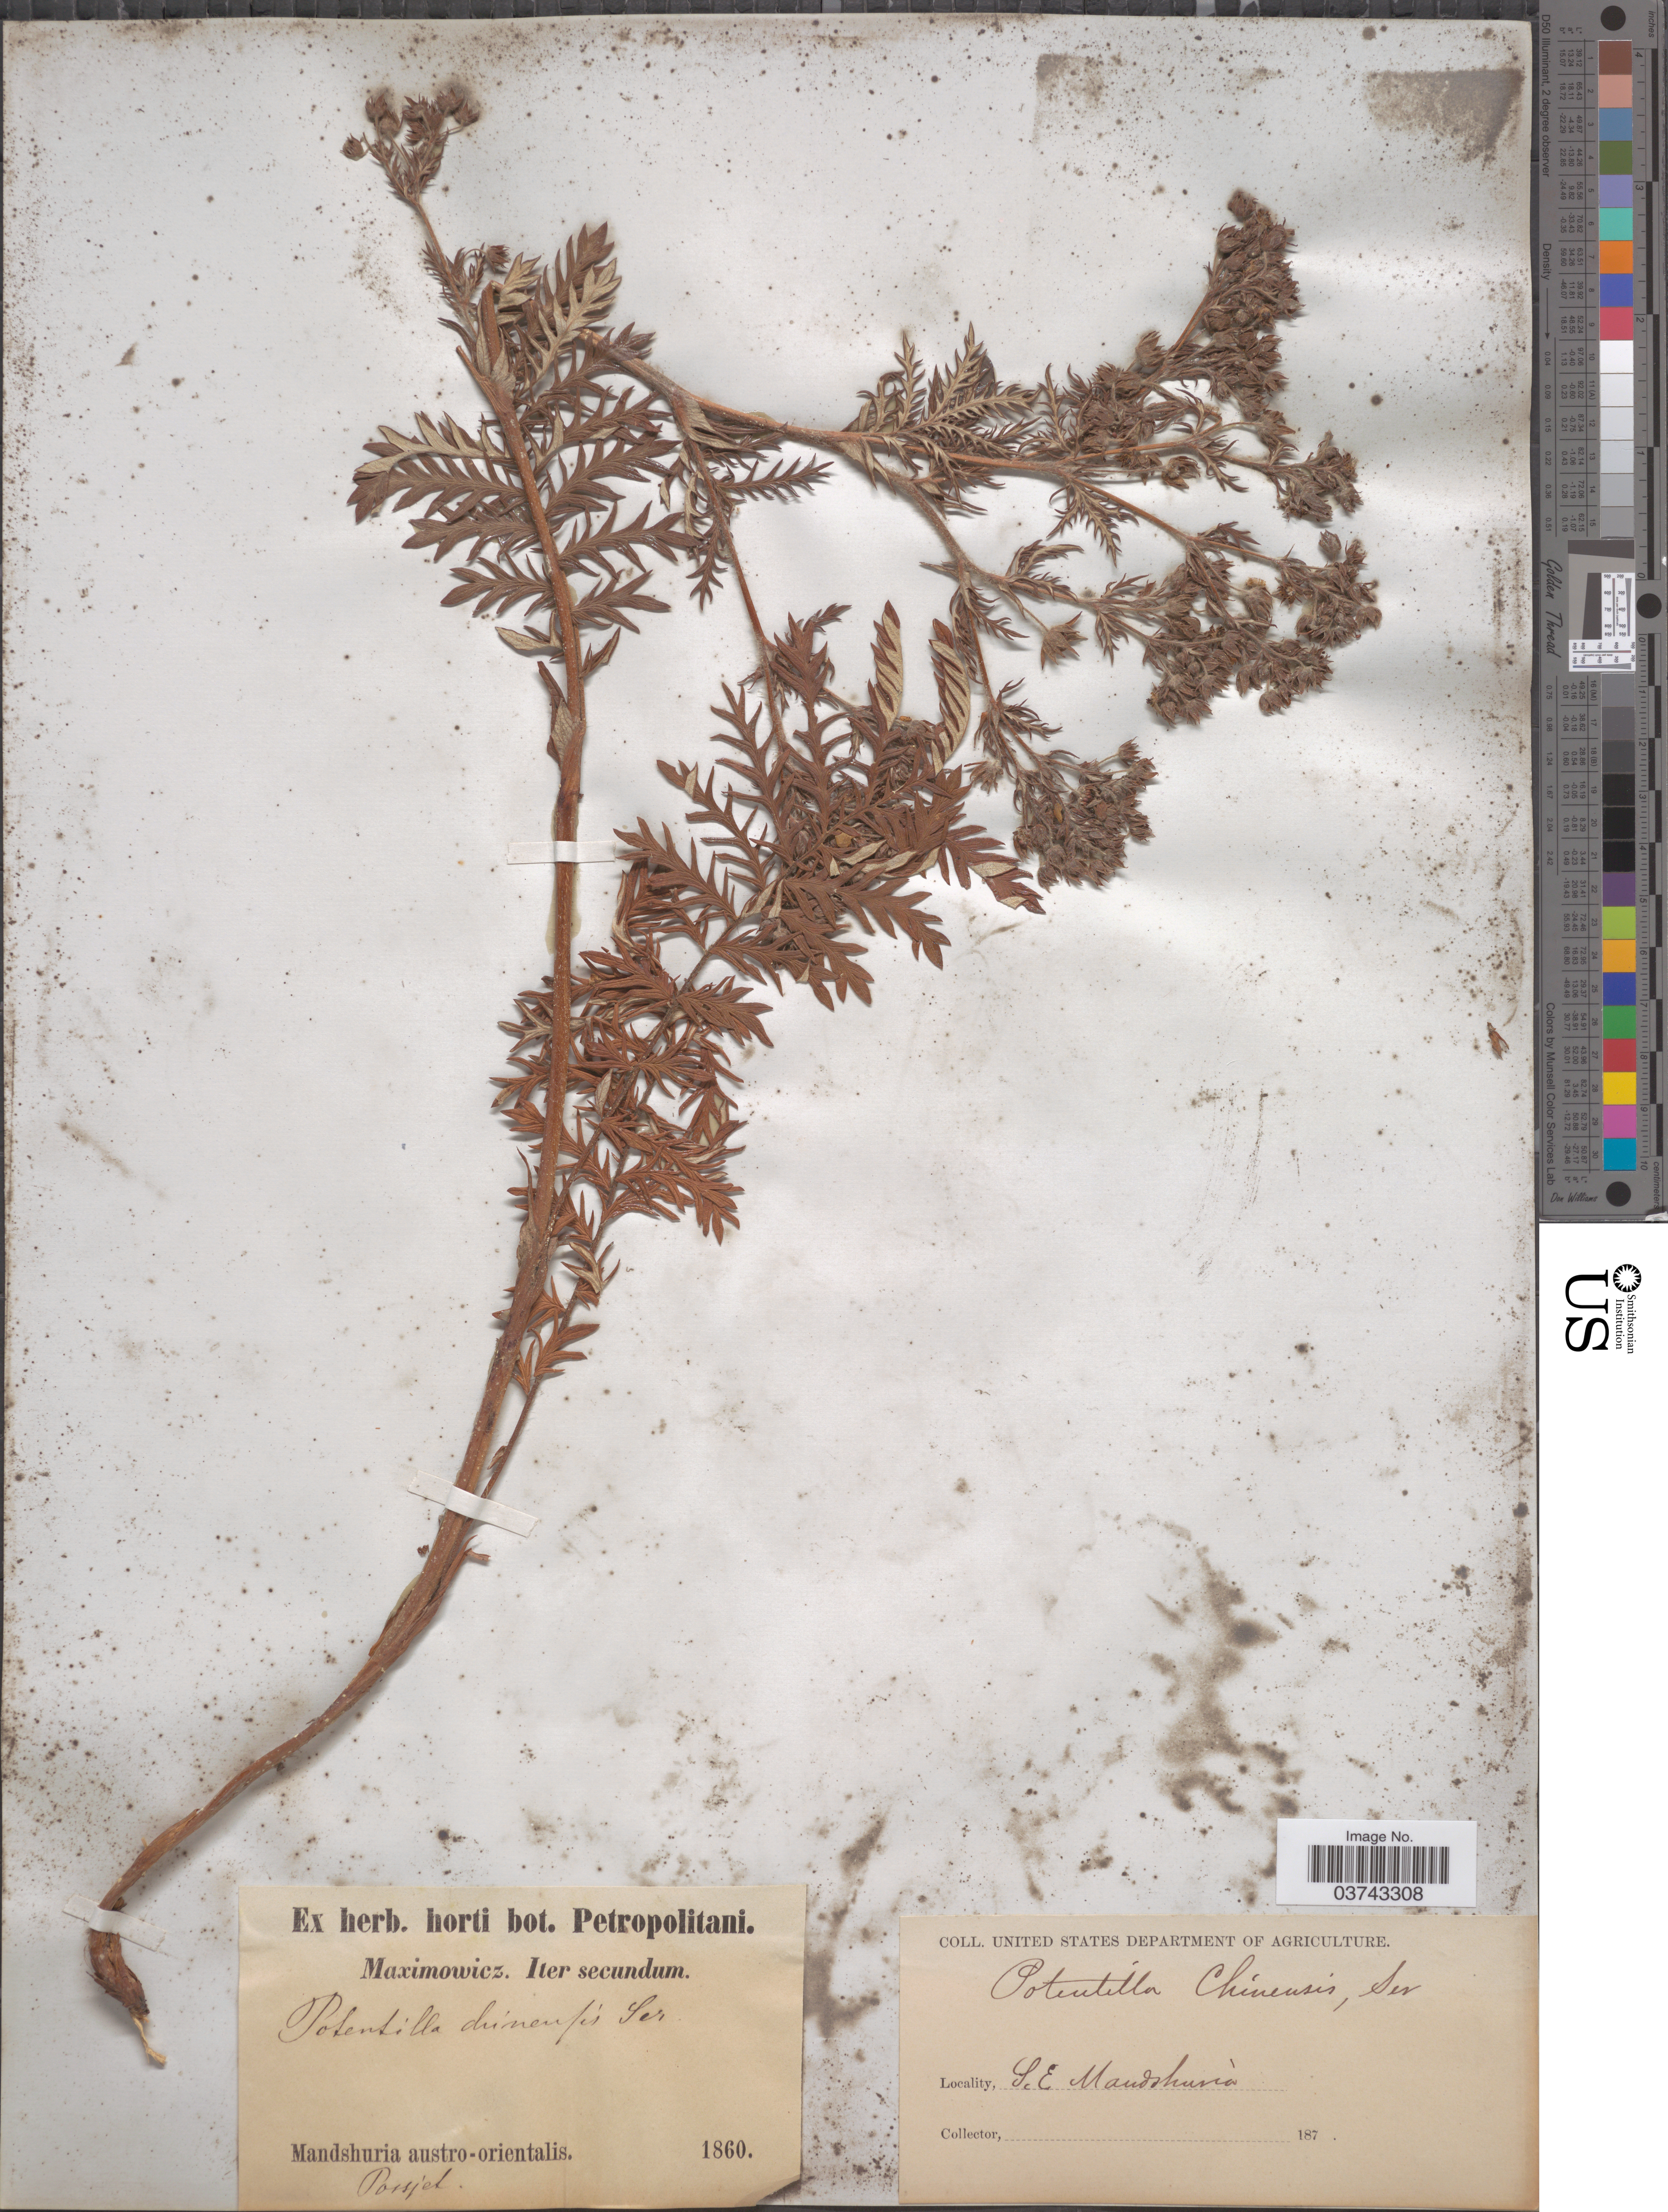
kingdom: Plantae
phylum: Tracheophyta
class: Magnoliopsida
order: Rosales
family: Rosaceae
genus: Potentilla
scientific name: Potentilla chinensis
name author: Ser.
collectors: Maximowicz, --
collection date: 1860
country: China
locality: S. E. Mandshuria. Mandshuria austro-orientalis. Possjet [interpreted].